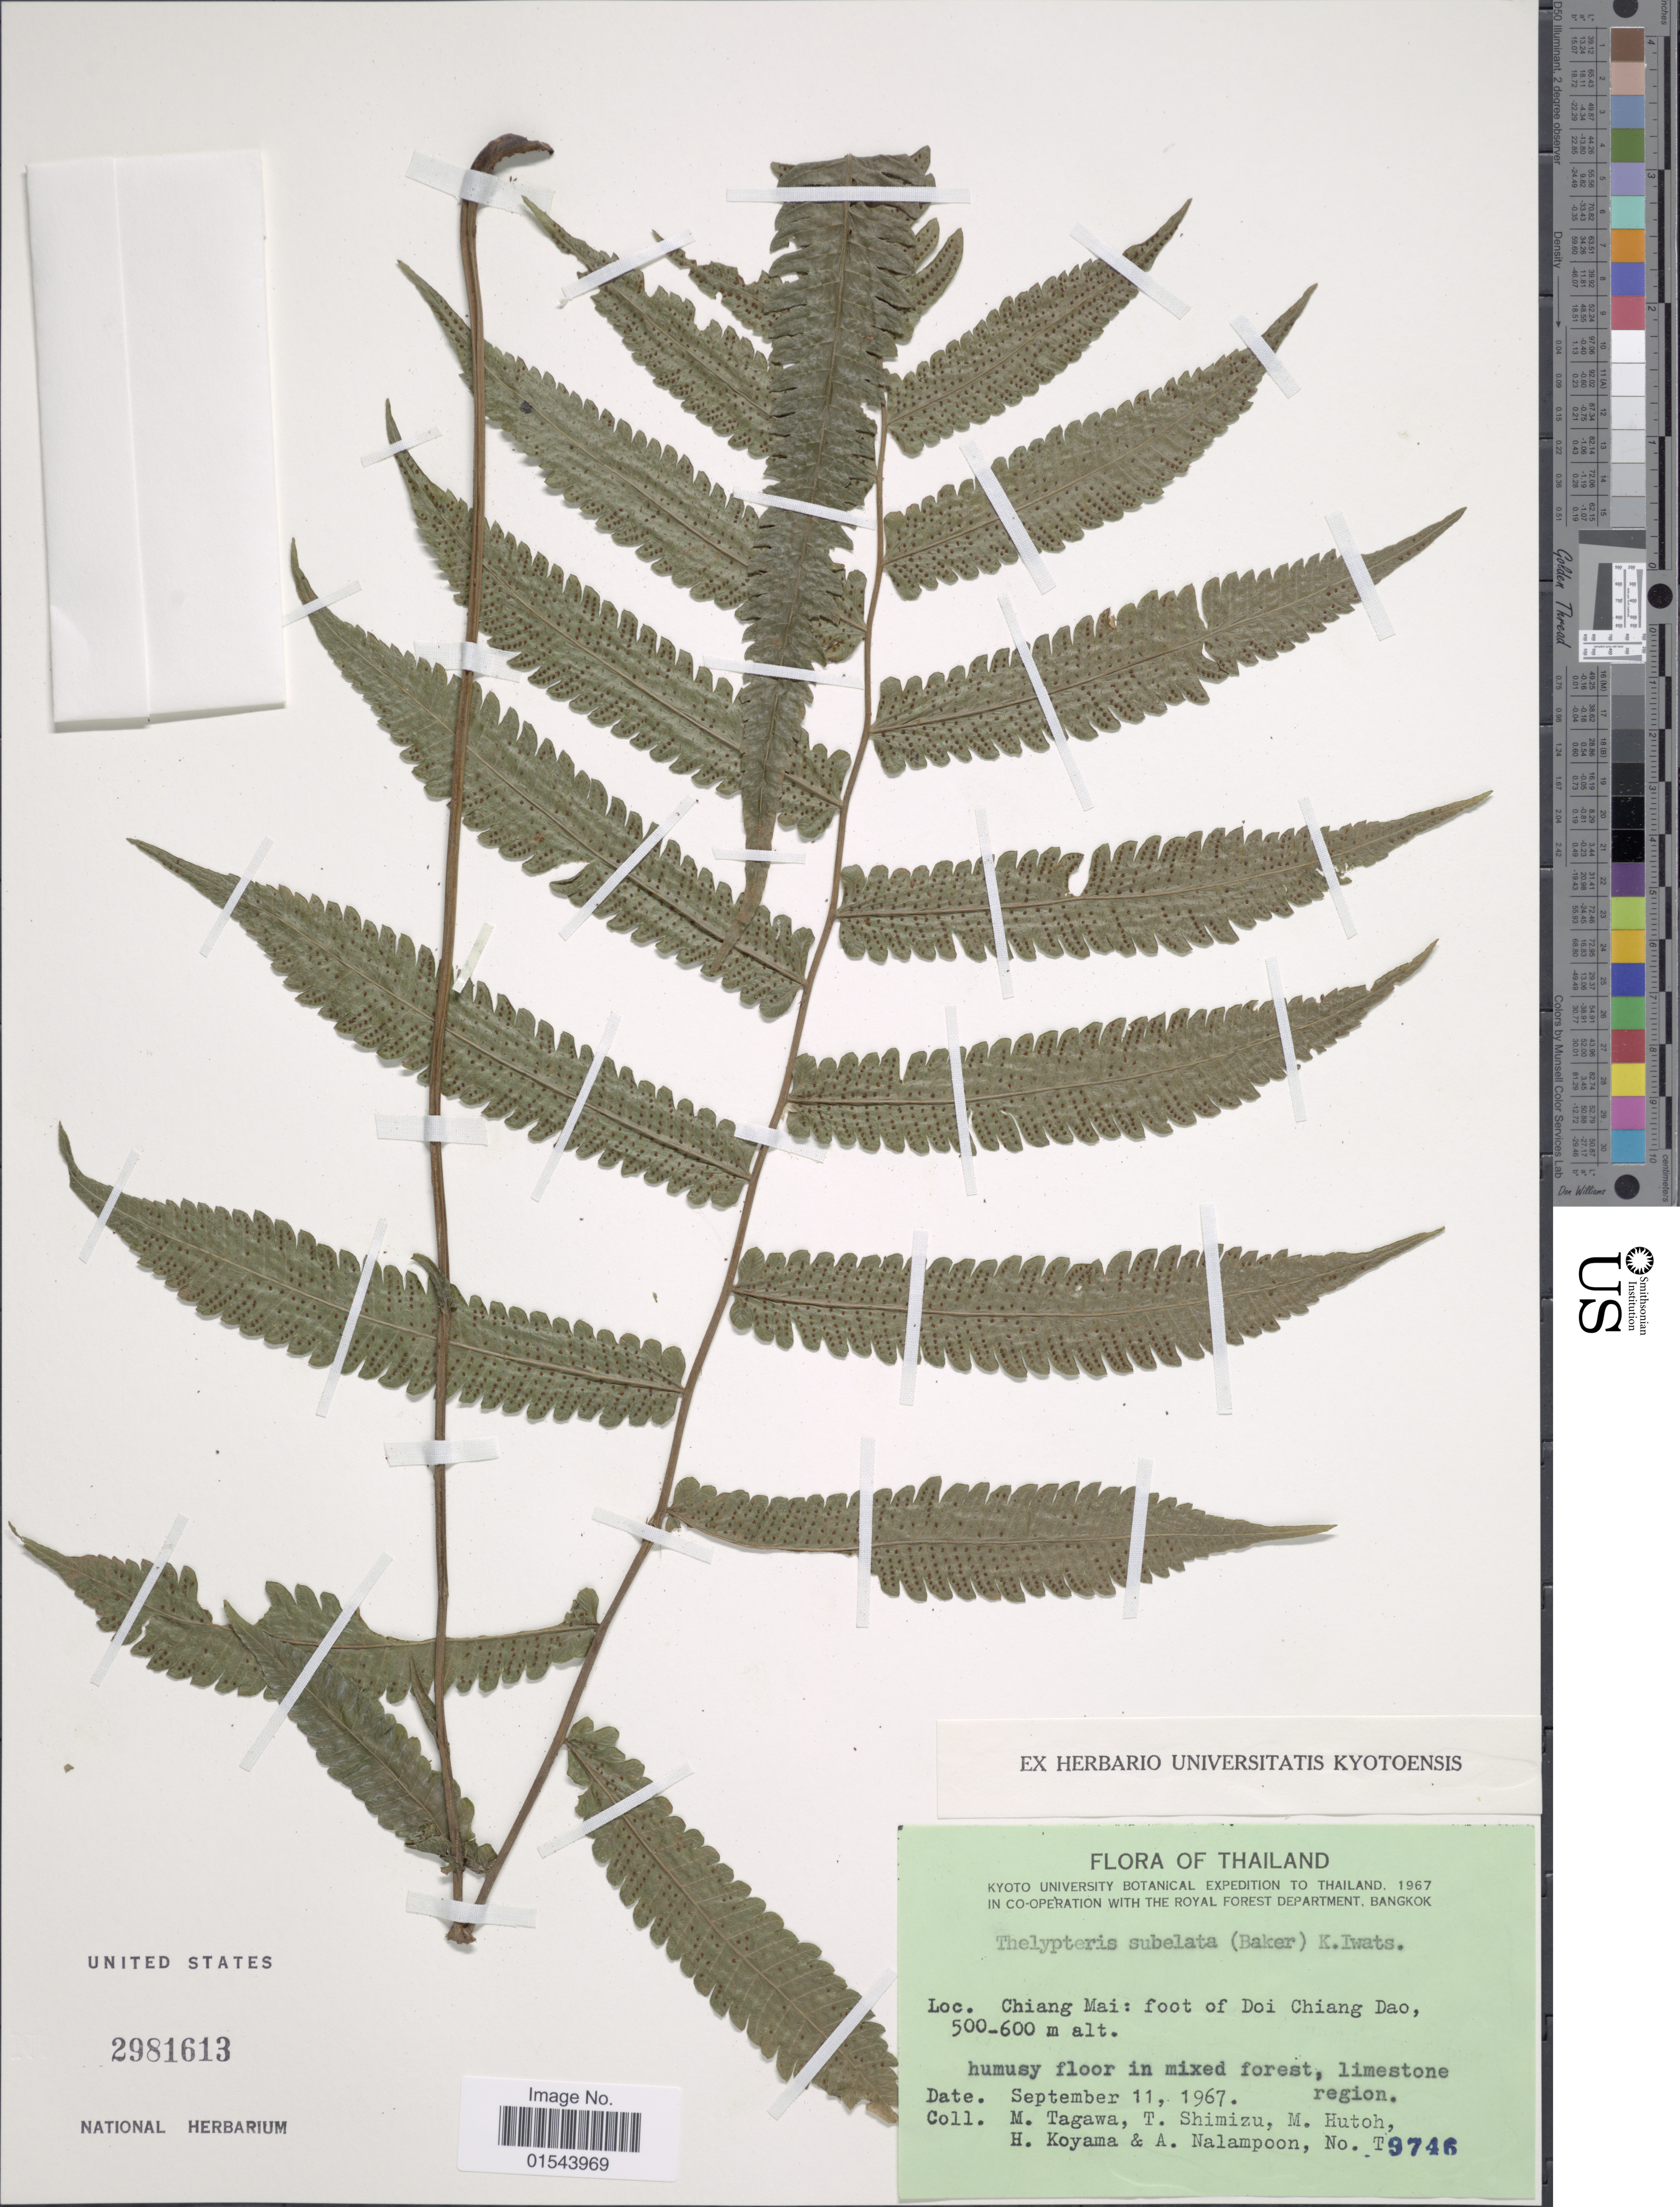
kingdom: Plantae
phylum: Tracheophyta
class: Polypodiopsida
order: Polypodiales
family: Thelypteridaceae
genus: Christella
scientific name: Christella subelata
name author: (Baker) Holttum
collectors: M. Kitagawa, T. Shimizu, M. Hutoh, H. Koyama & A. Nalampoon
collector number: T9746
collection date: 1967-09-11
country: Thailand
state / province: Chiang Mai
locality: Chiang Mai: foot of Doi Chiang Dao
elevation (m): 500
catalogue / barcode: US 2981613